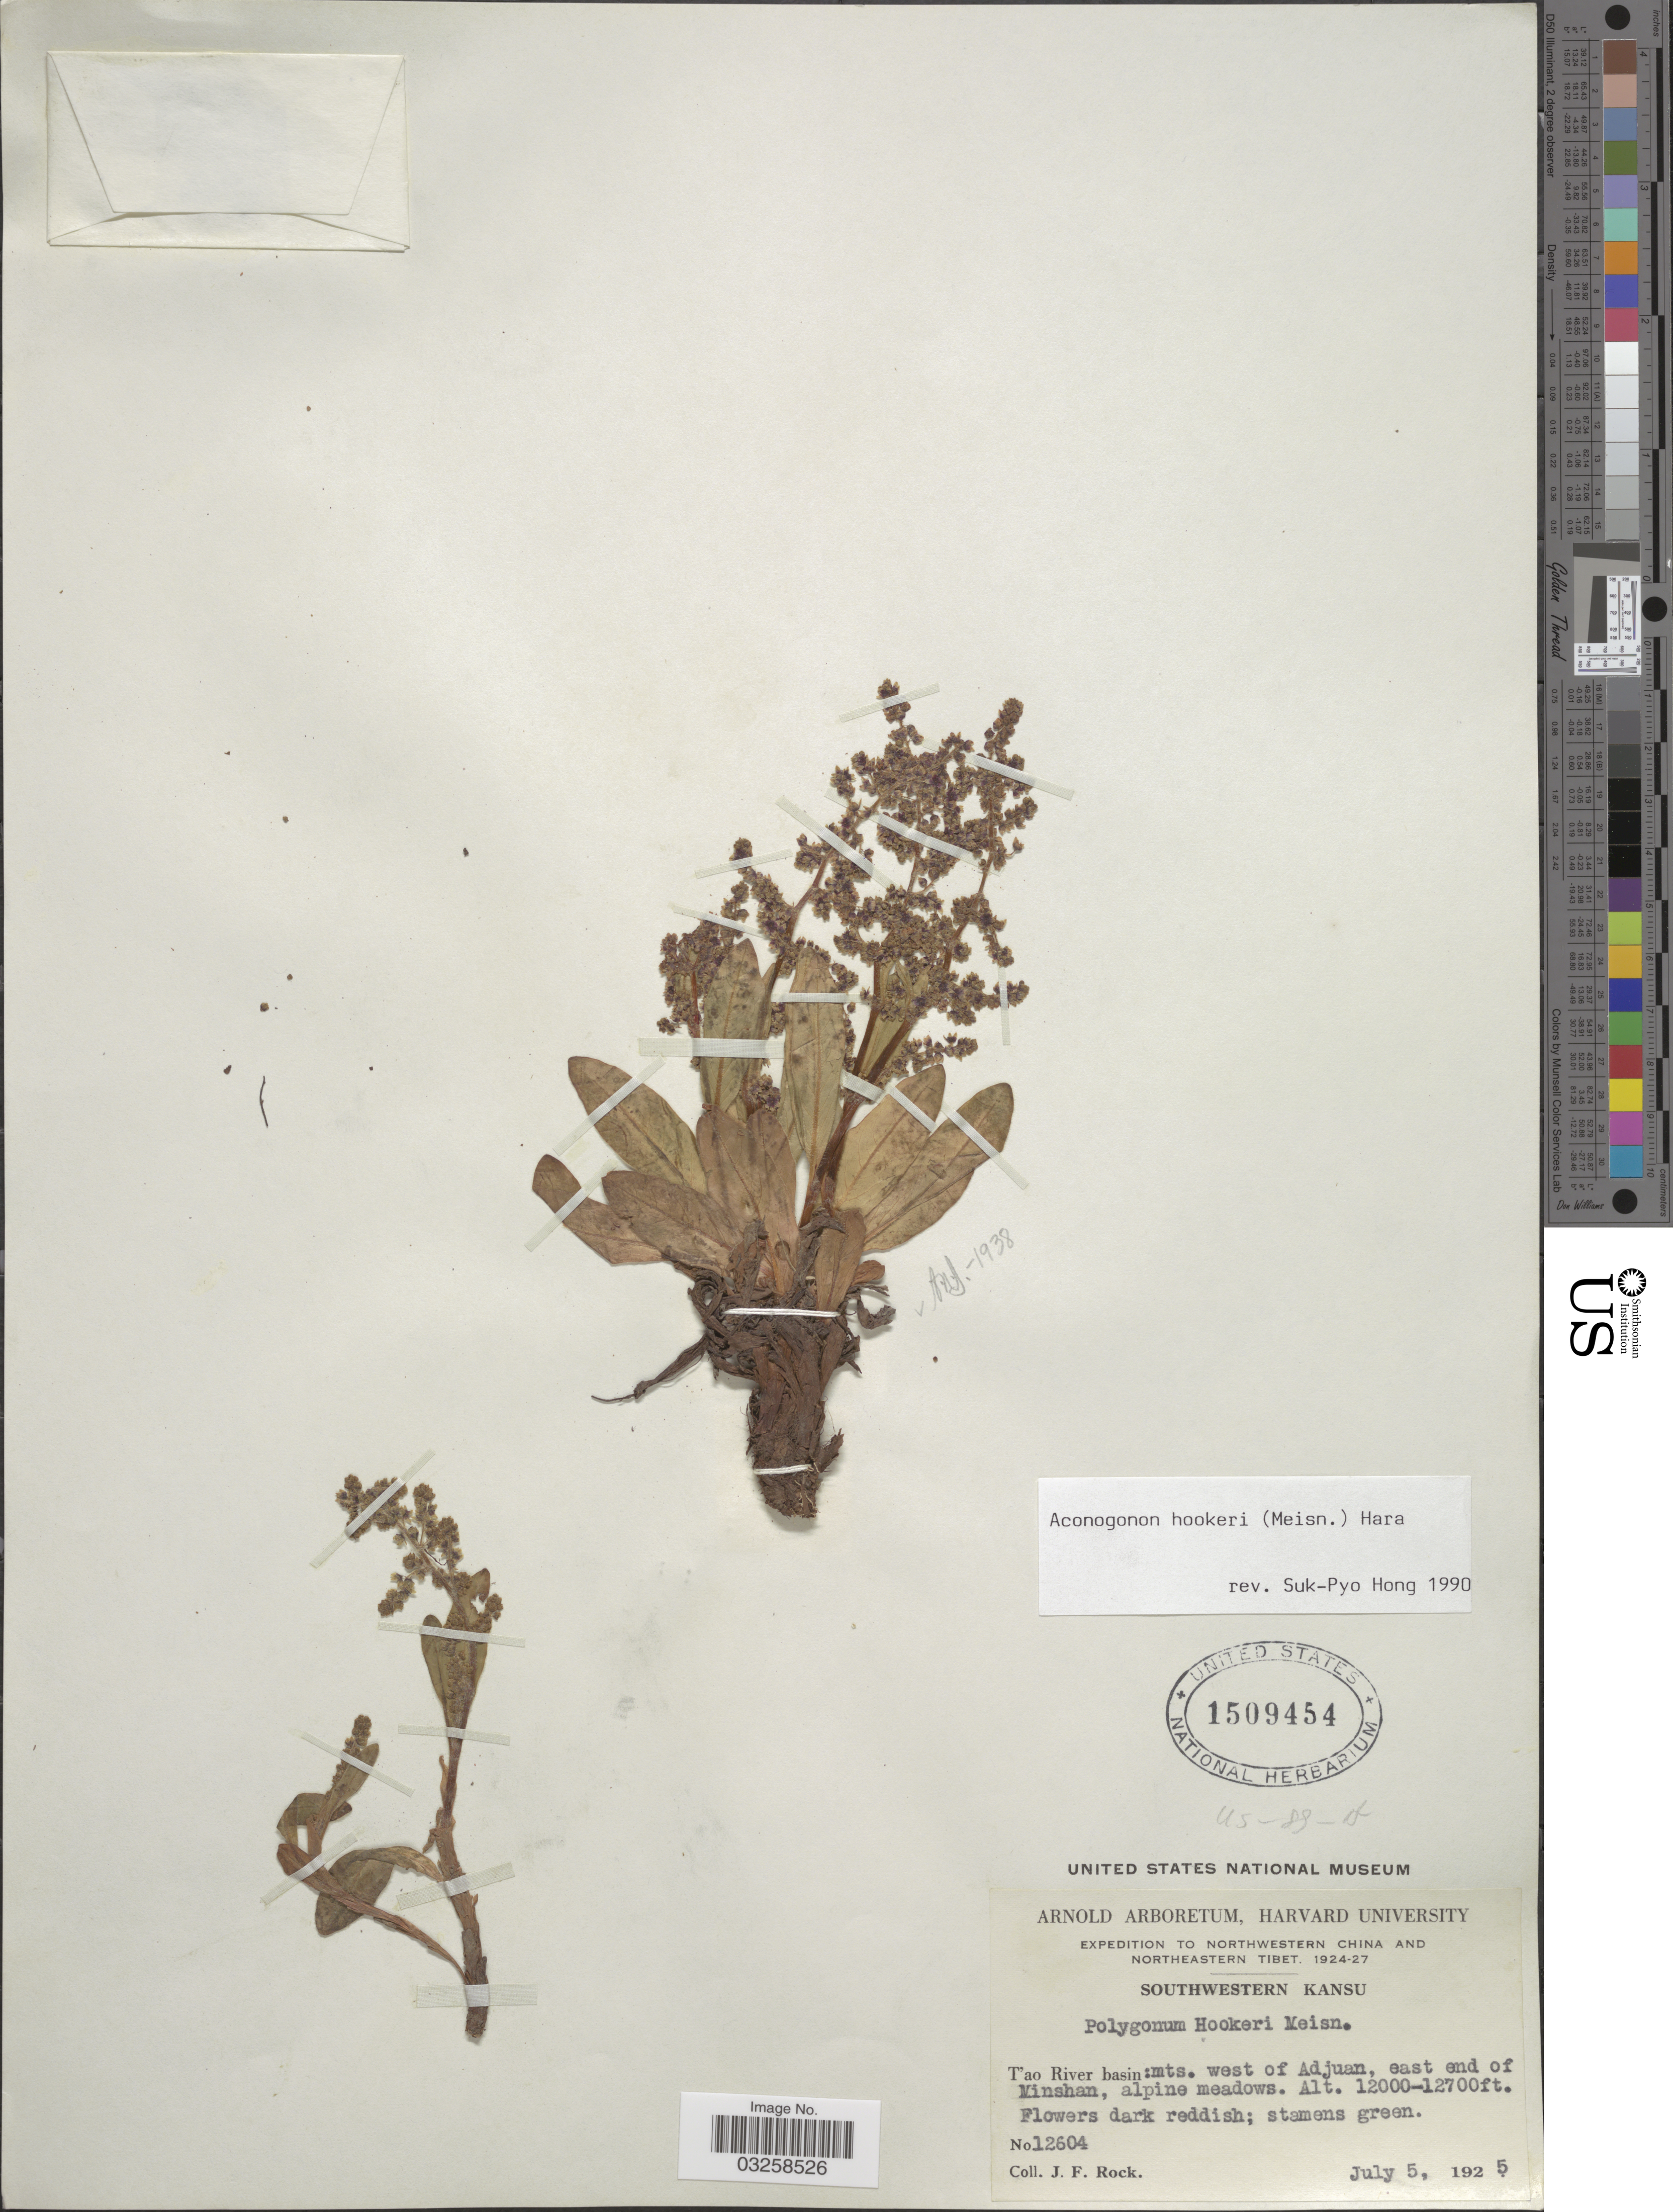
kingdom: Plantae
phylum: Tracheophyta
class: Magnoliopsida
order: Caryophyllales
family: Polygonaceae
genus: Koenigia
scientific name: Koenigia hookeri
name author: (Meisn.) T.M. Schust. & Reveal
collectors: J. Rock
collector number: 12604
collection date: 1925-07-05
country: China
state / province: Gansu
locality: Northwestern China and Northeastern Tibet. Southwestern Kansu. T'ao River basin: mts. west of Adjuan, east end of Minshan, alpine meadows.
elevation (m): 3658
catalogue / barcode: US 1509454